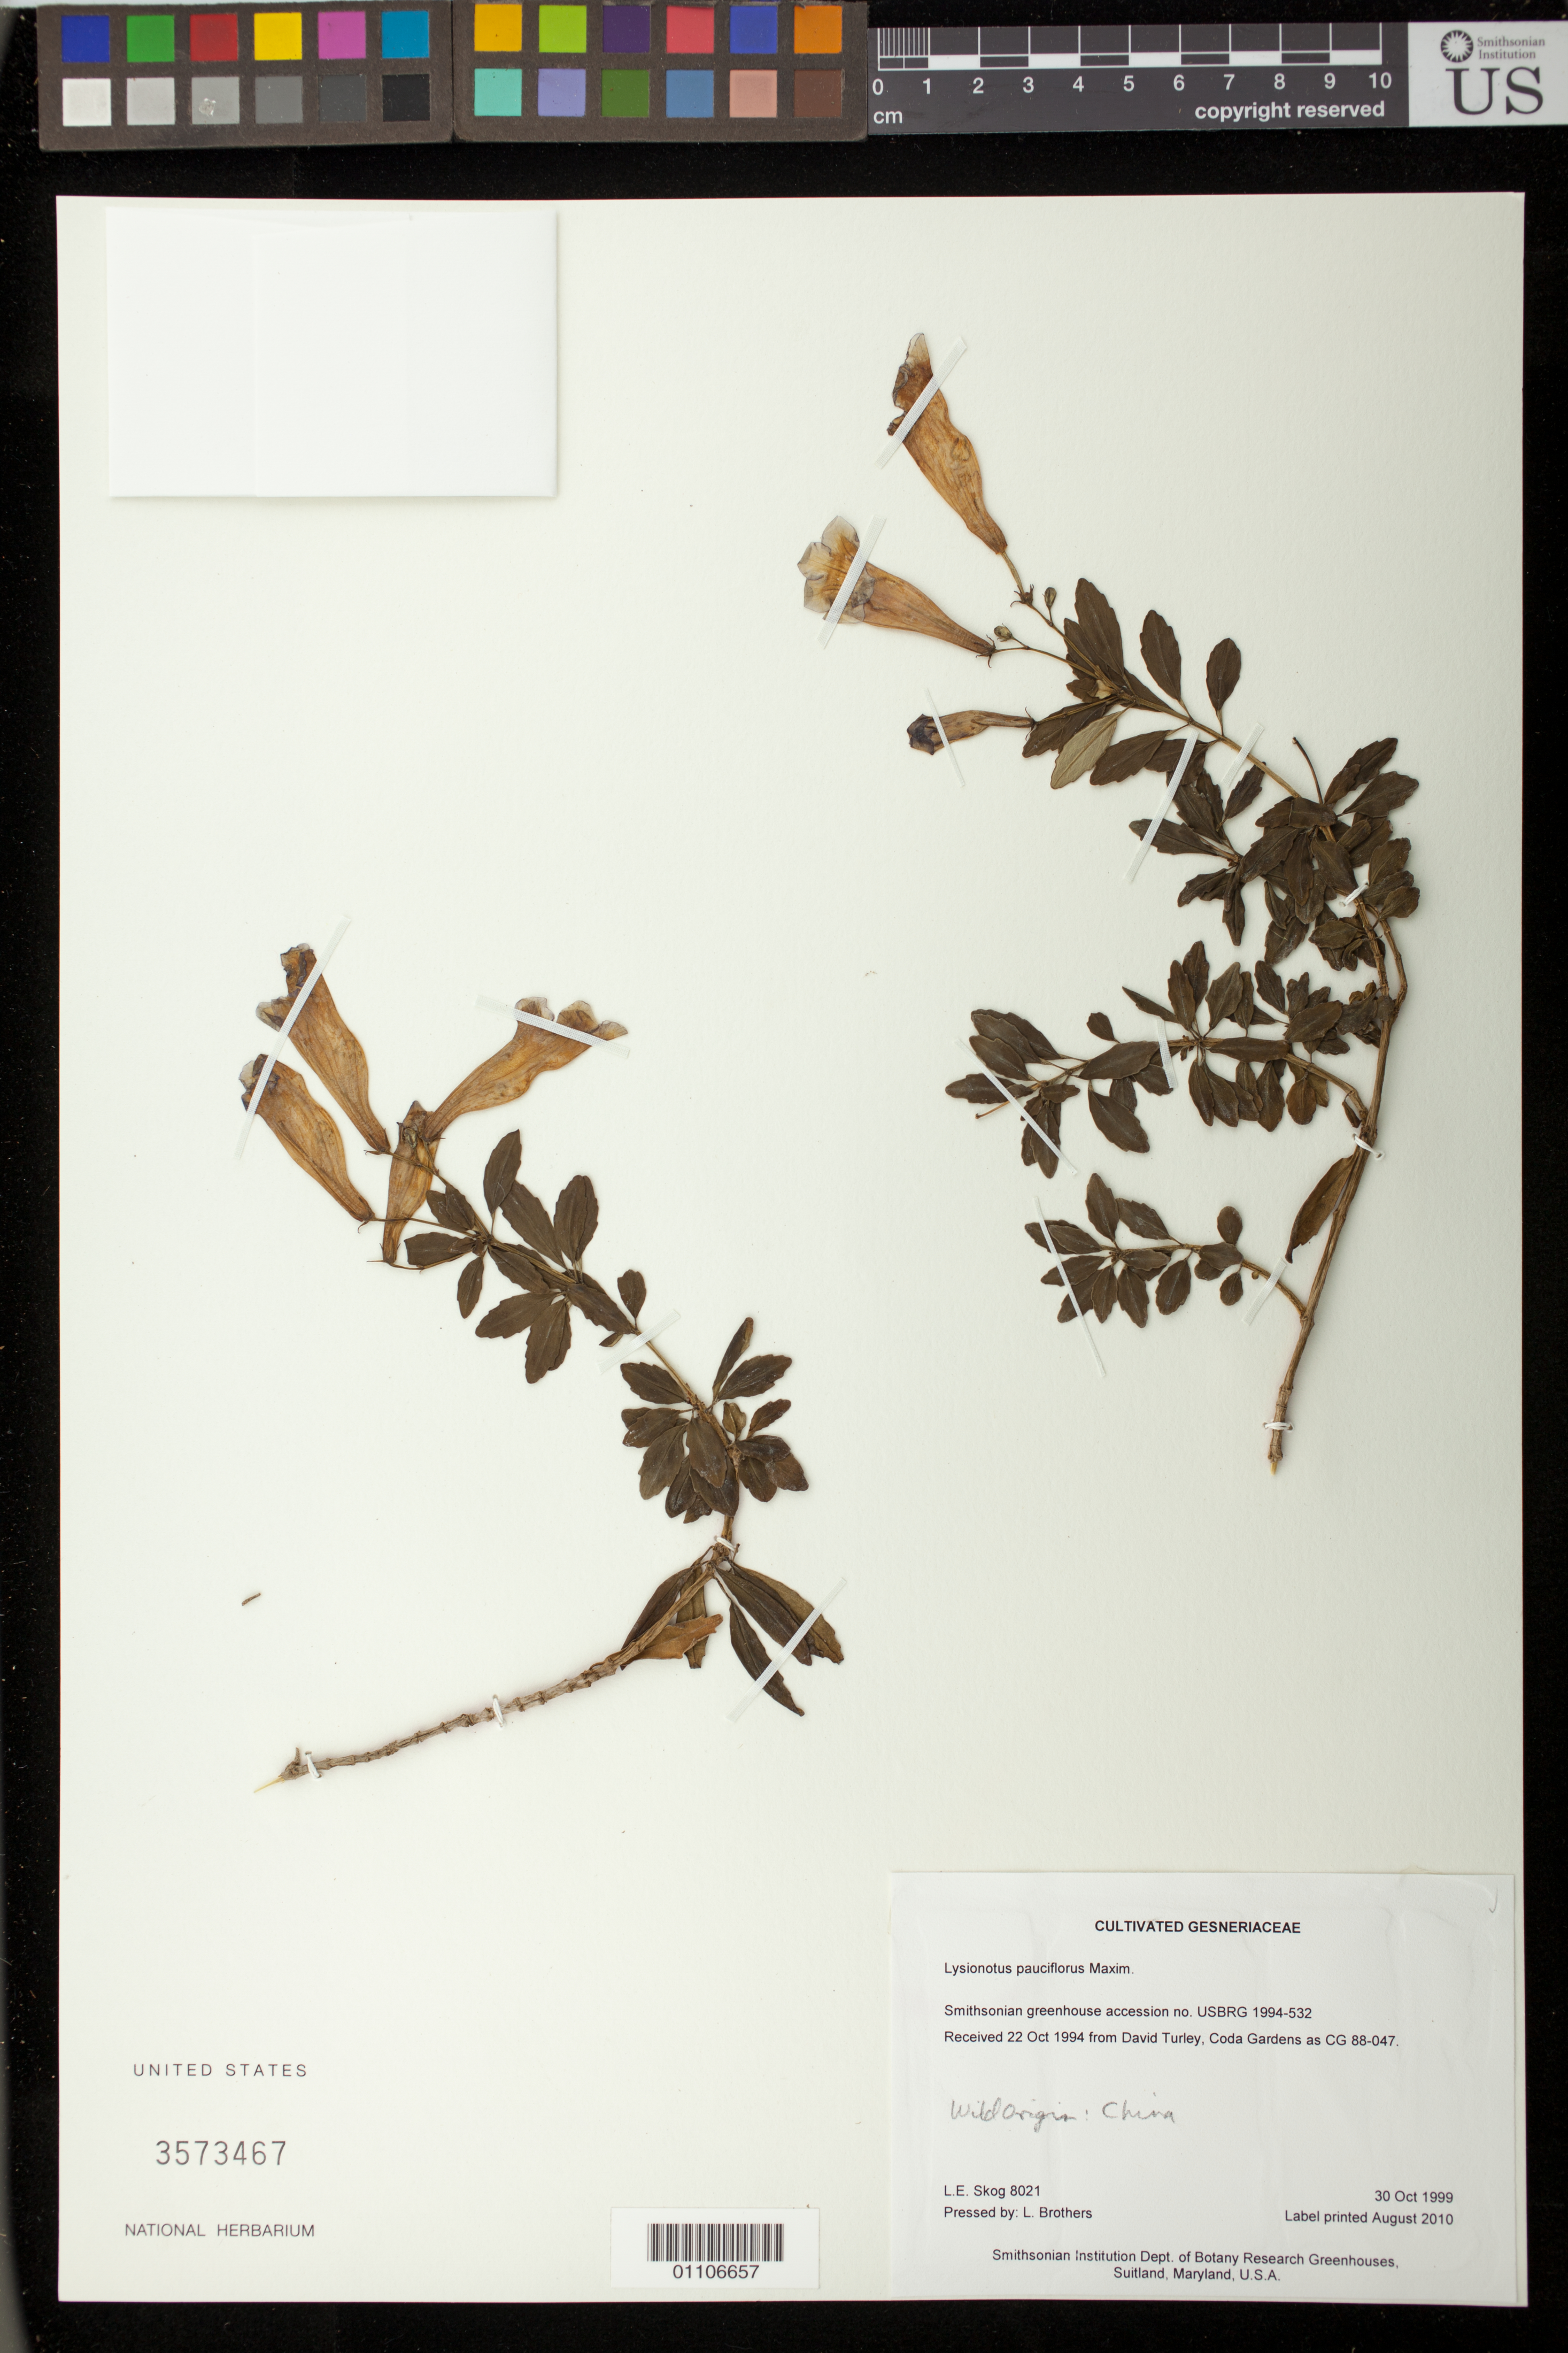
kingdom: Plantae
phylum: Tracheophyta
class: Magnoliopsida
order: Lamiales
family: Gesneriaceae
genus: Lysionotus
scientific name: Lysionotus pauciflorus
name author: Maxim.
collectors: L. E. Skog & L. Brothers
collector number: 8021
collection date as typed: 30 Oct 1999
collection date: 1999-10-30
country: United States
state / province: Maryland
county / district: Prince George's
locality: Smithsonian Institution Dept. of Botany Research Greenhouses, Suitland, Maryland, U.S.A.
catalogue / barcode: US 3573467